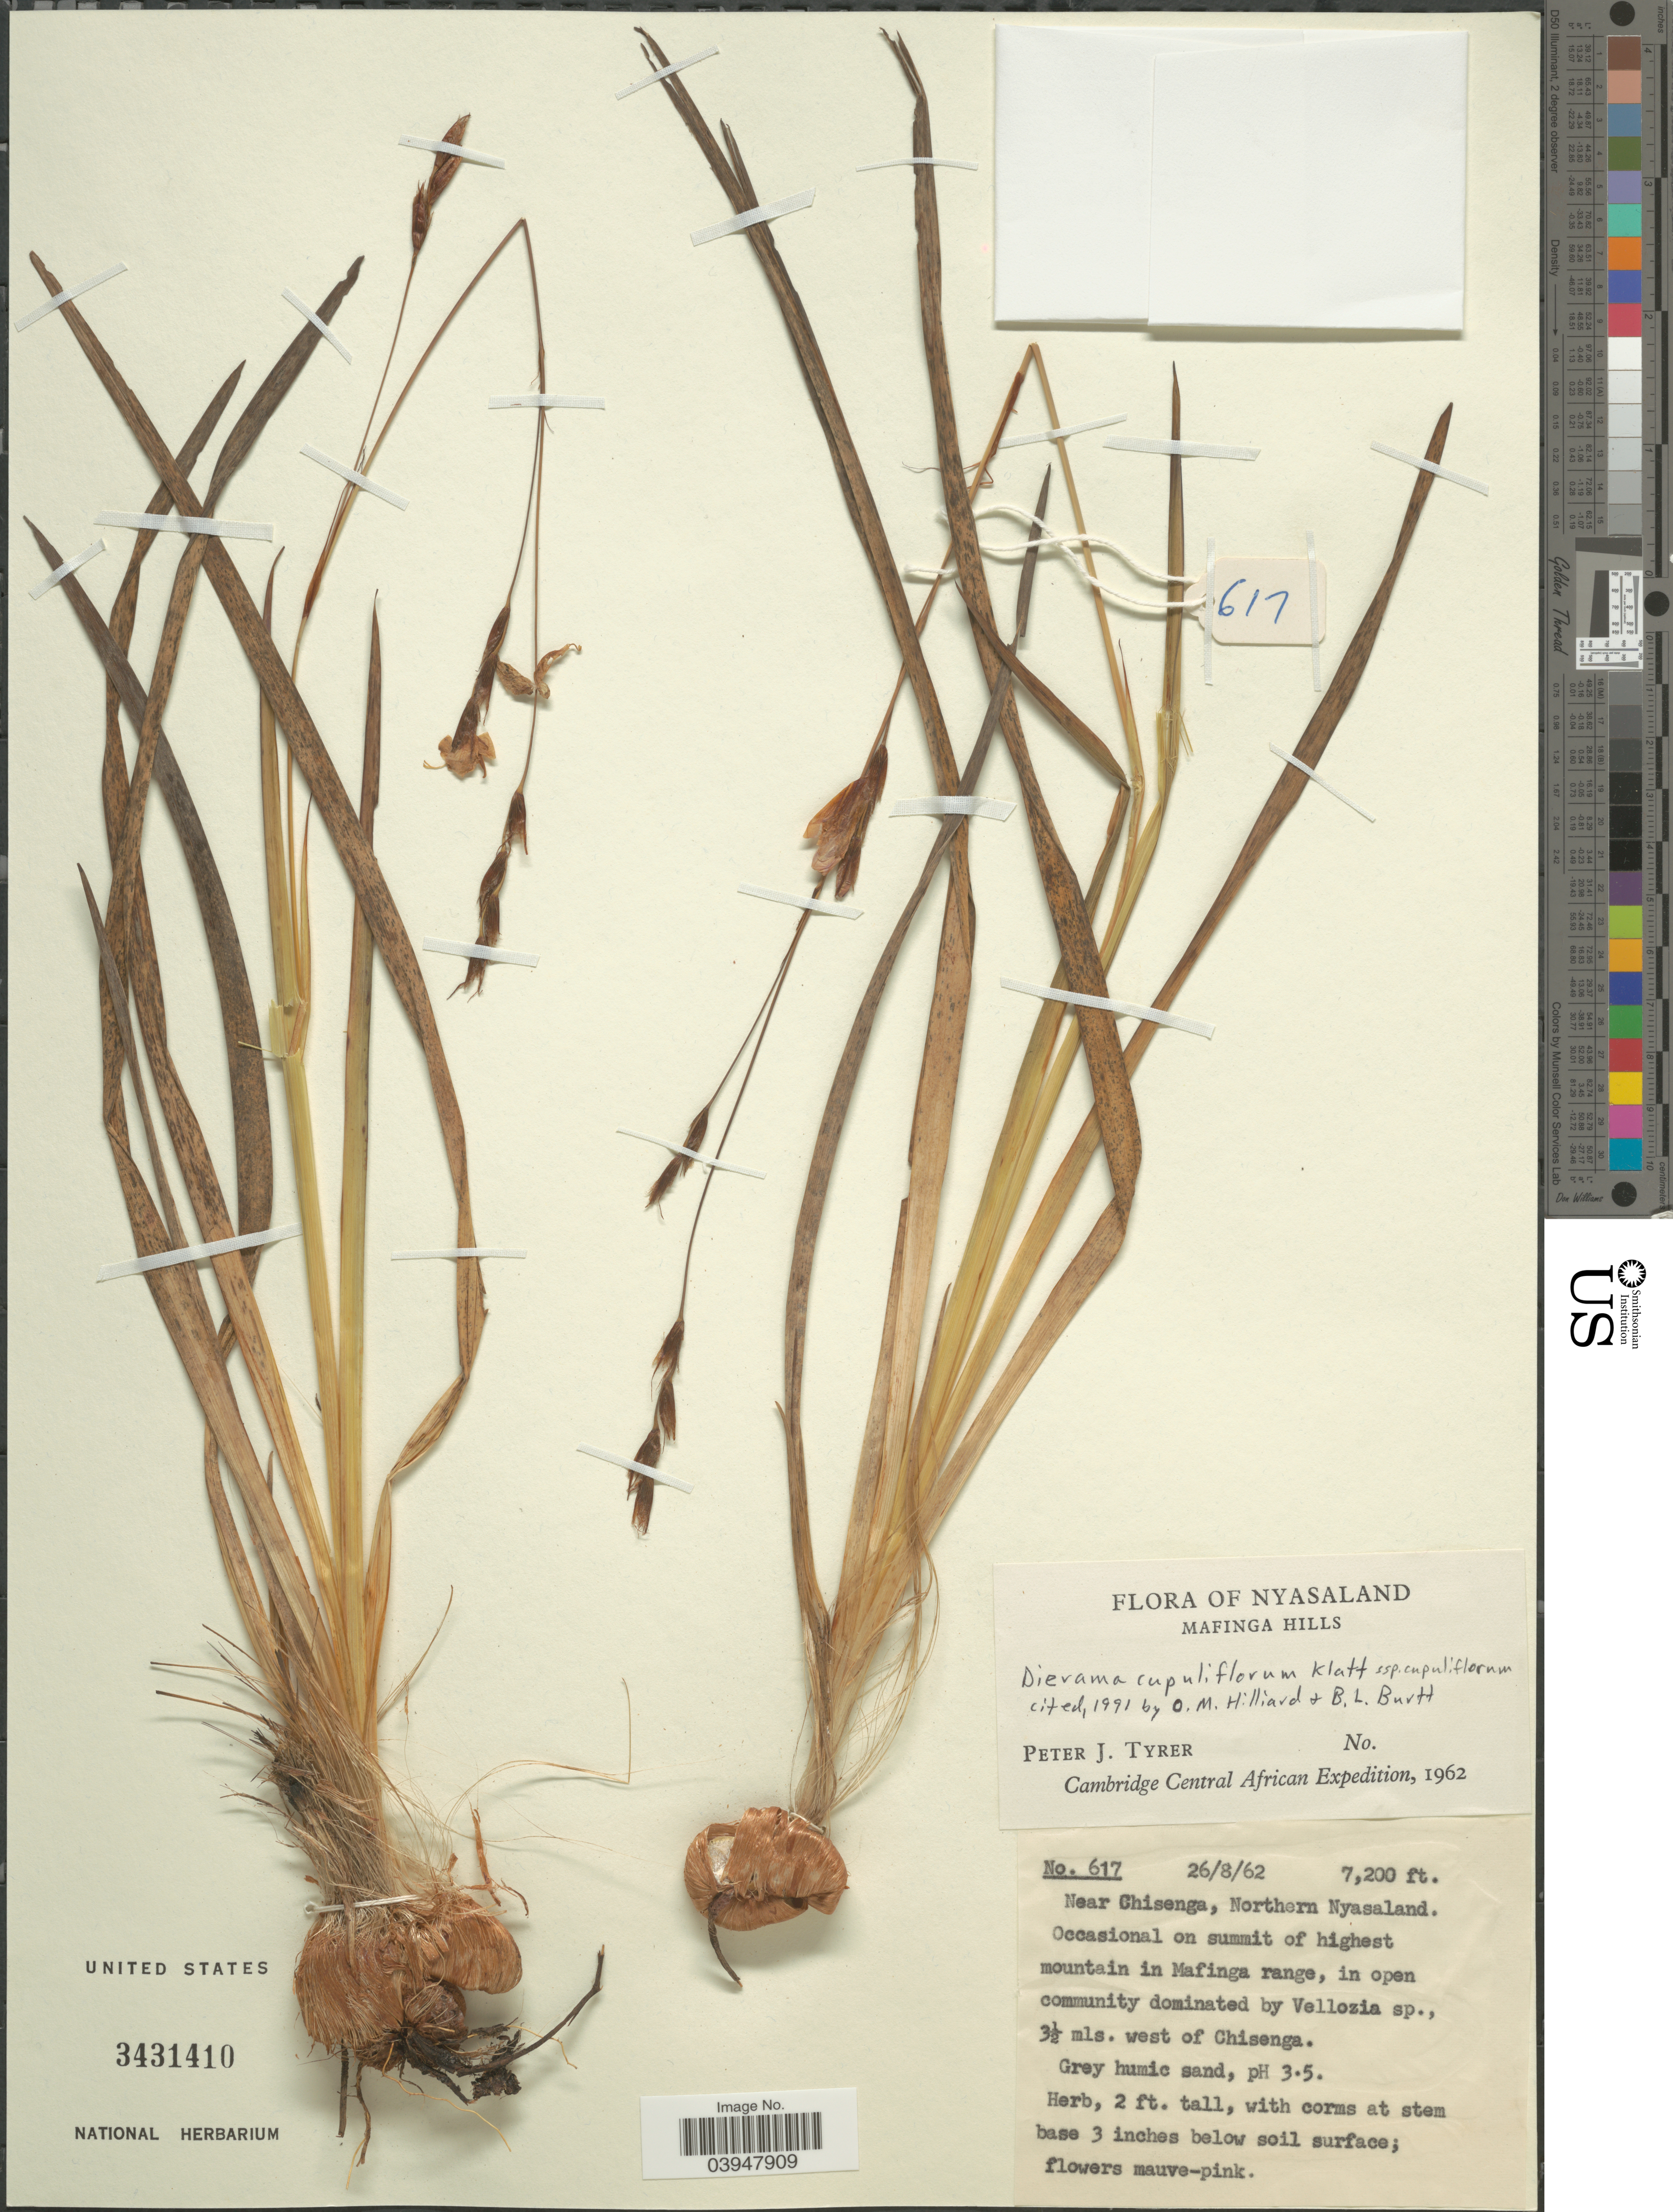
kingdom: Plantae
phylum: Tracheophyta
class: Liliopsida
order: Asparagales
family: Iridaceae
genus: Dierama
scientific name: Dierama cupuliflorum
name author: Klatt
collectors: P. Tyrer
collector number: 617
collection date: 1962-08-26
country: Malawi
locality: Nyasaland. Mafinga Hills. Near Chisenga, Northern Nyasaland. Occasional on summit of highest mountain in Mafinga range, 3½ mls. west of Chisenga.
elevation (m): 2195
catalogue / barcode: US 3431410